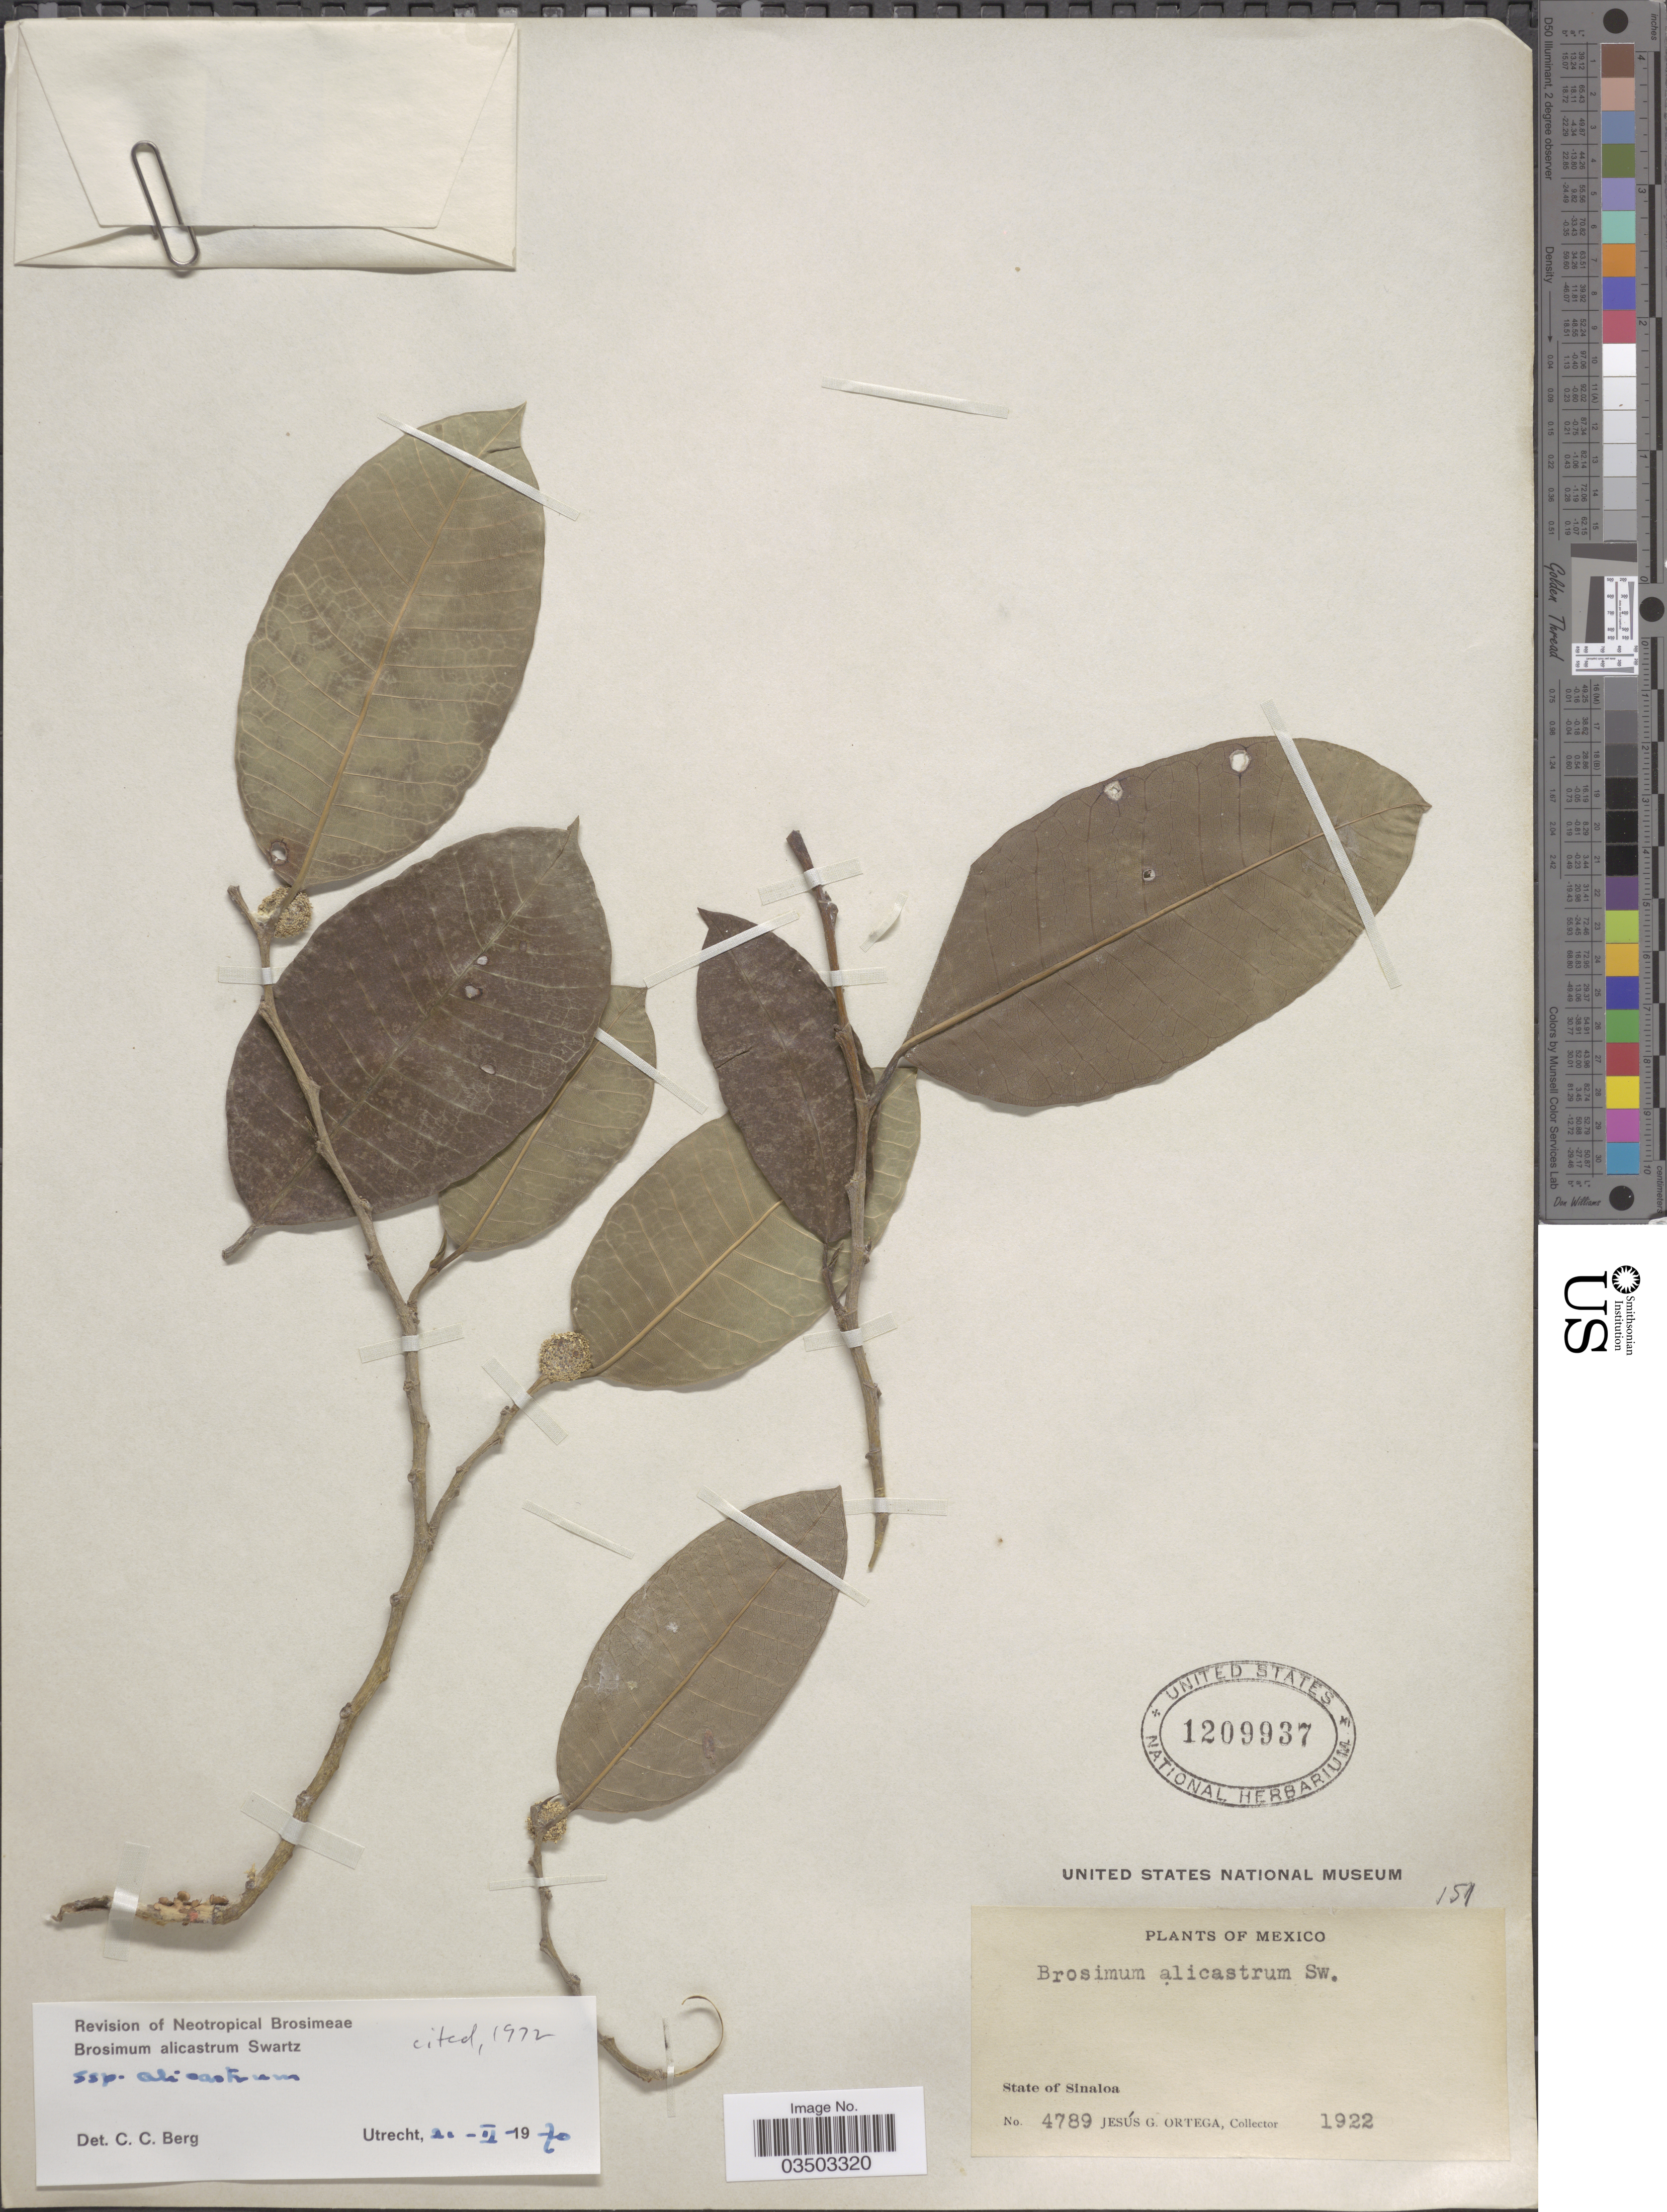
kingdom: Plantae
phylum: Tracheophyta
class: Magnoliopsida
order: Rosales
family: Moraceae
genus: Brosimum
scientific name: Brosimum alicastrum subsp. alicastrum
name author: Sw.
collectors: J. Ortega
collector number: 4789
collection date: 1922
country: Mexico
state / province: Sinaloa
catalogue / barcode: US 1209937